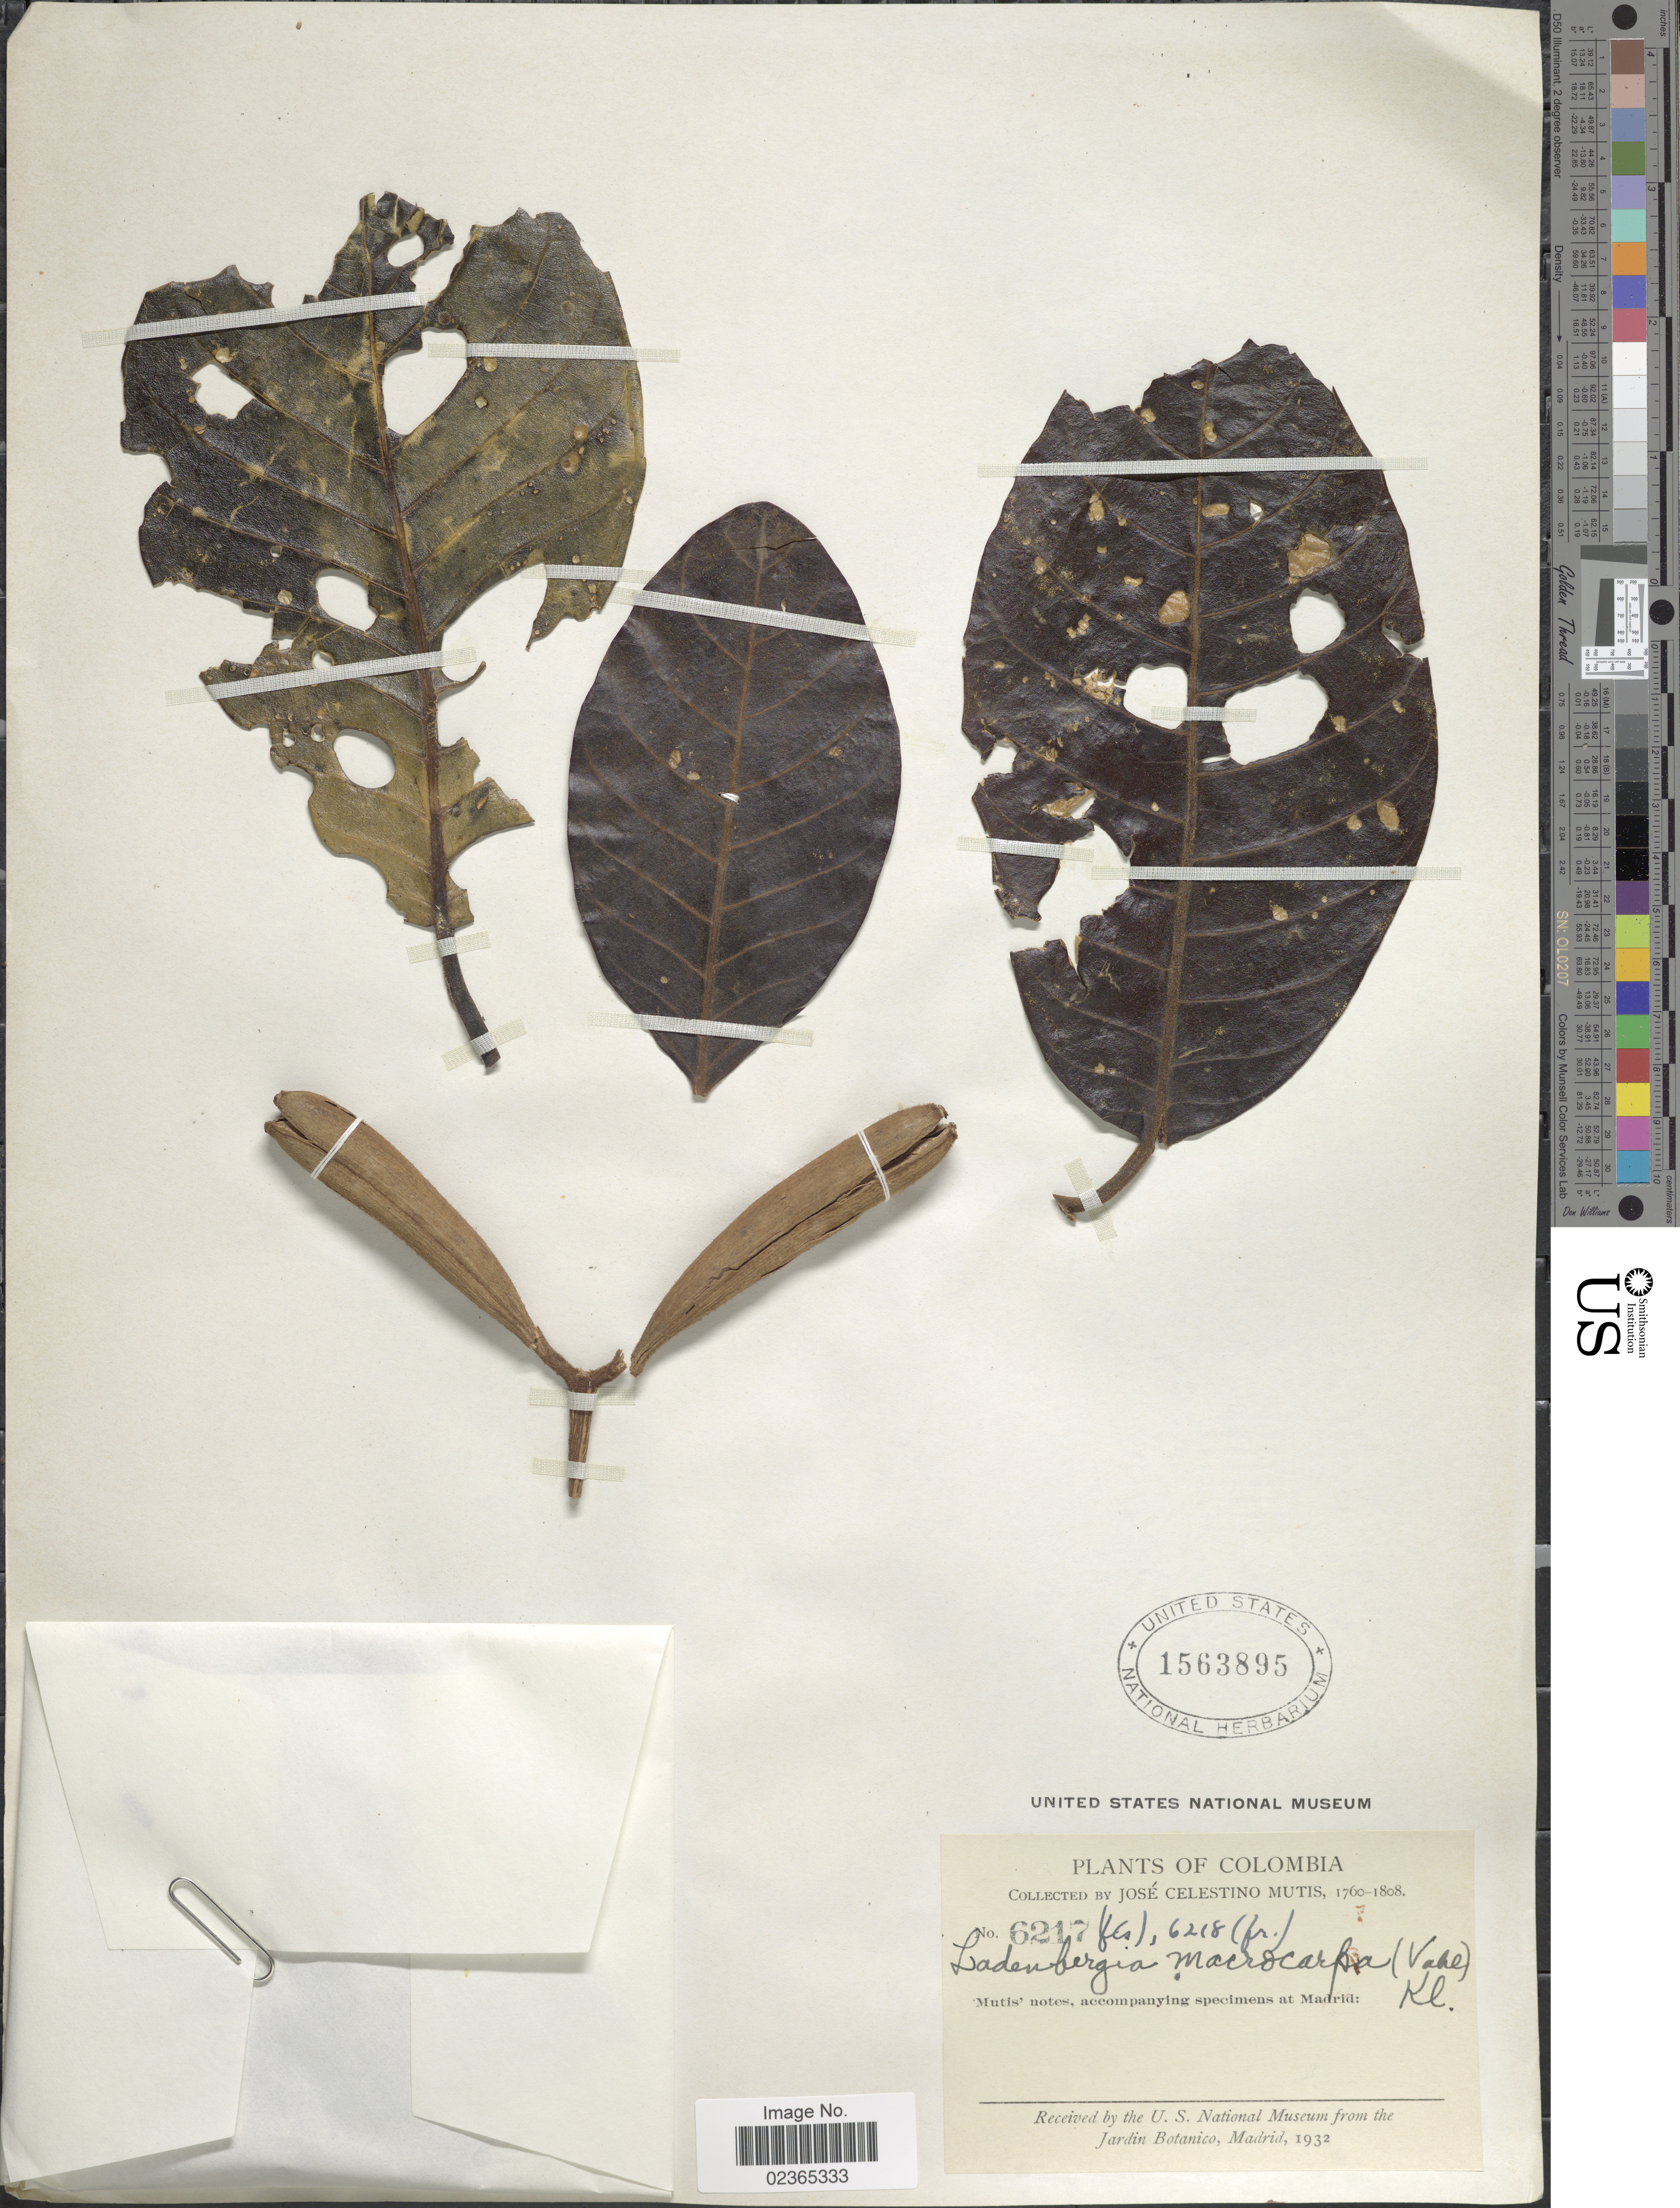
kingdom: Plantae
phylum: Tracheophyta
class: Magnoliopsida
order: Gentianales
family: Rubiaceae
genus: Ladenbergia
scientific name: Ladenbergia macrocarpa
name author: (Vahl) Klotzsch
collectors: J. C. B. Mutis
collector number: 6217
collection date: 1760/1808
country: Colombia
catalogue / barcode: US 1563895